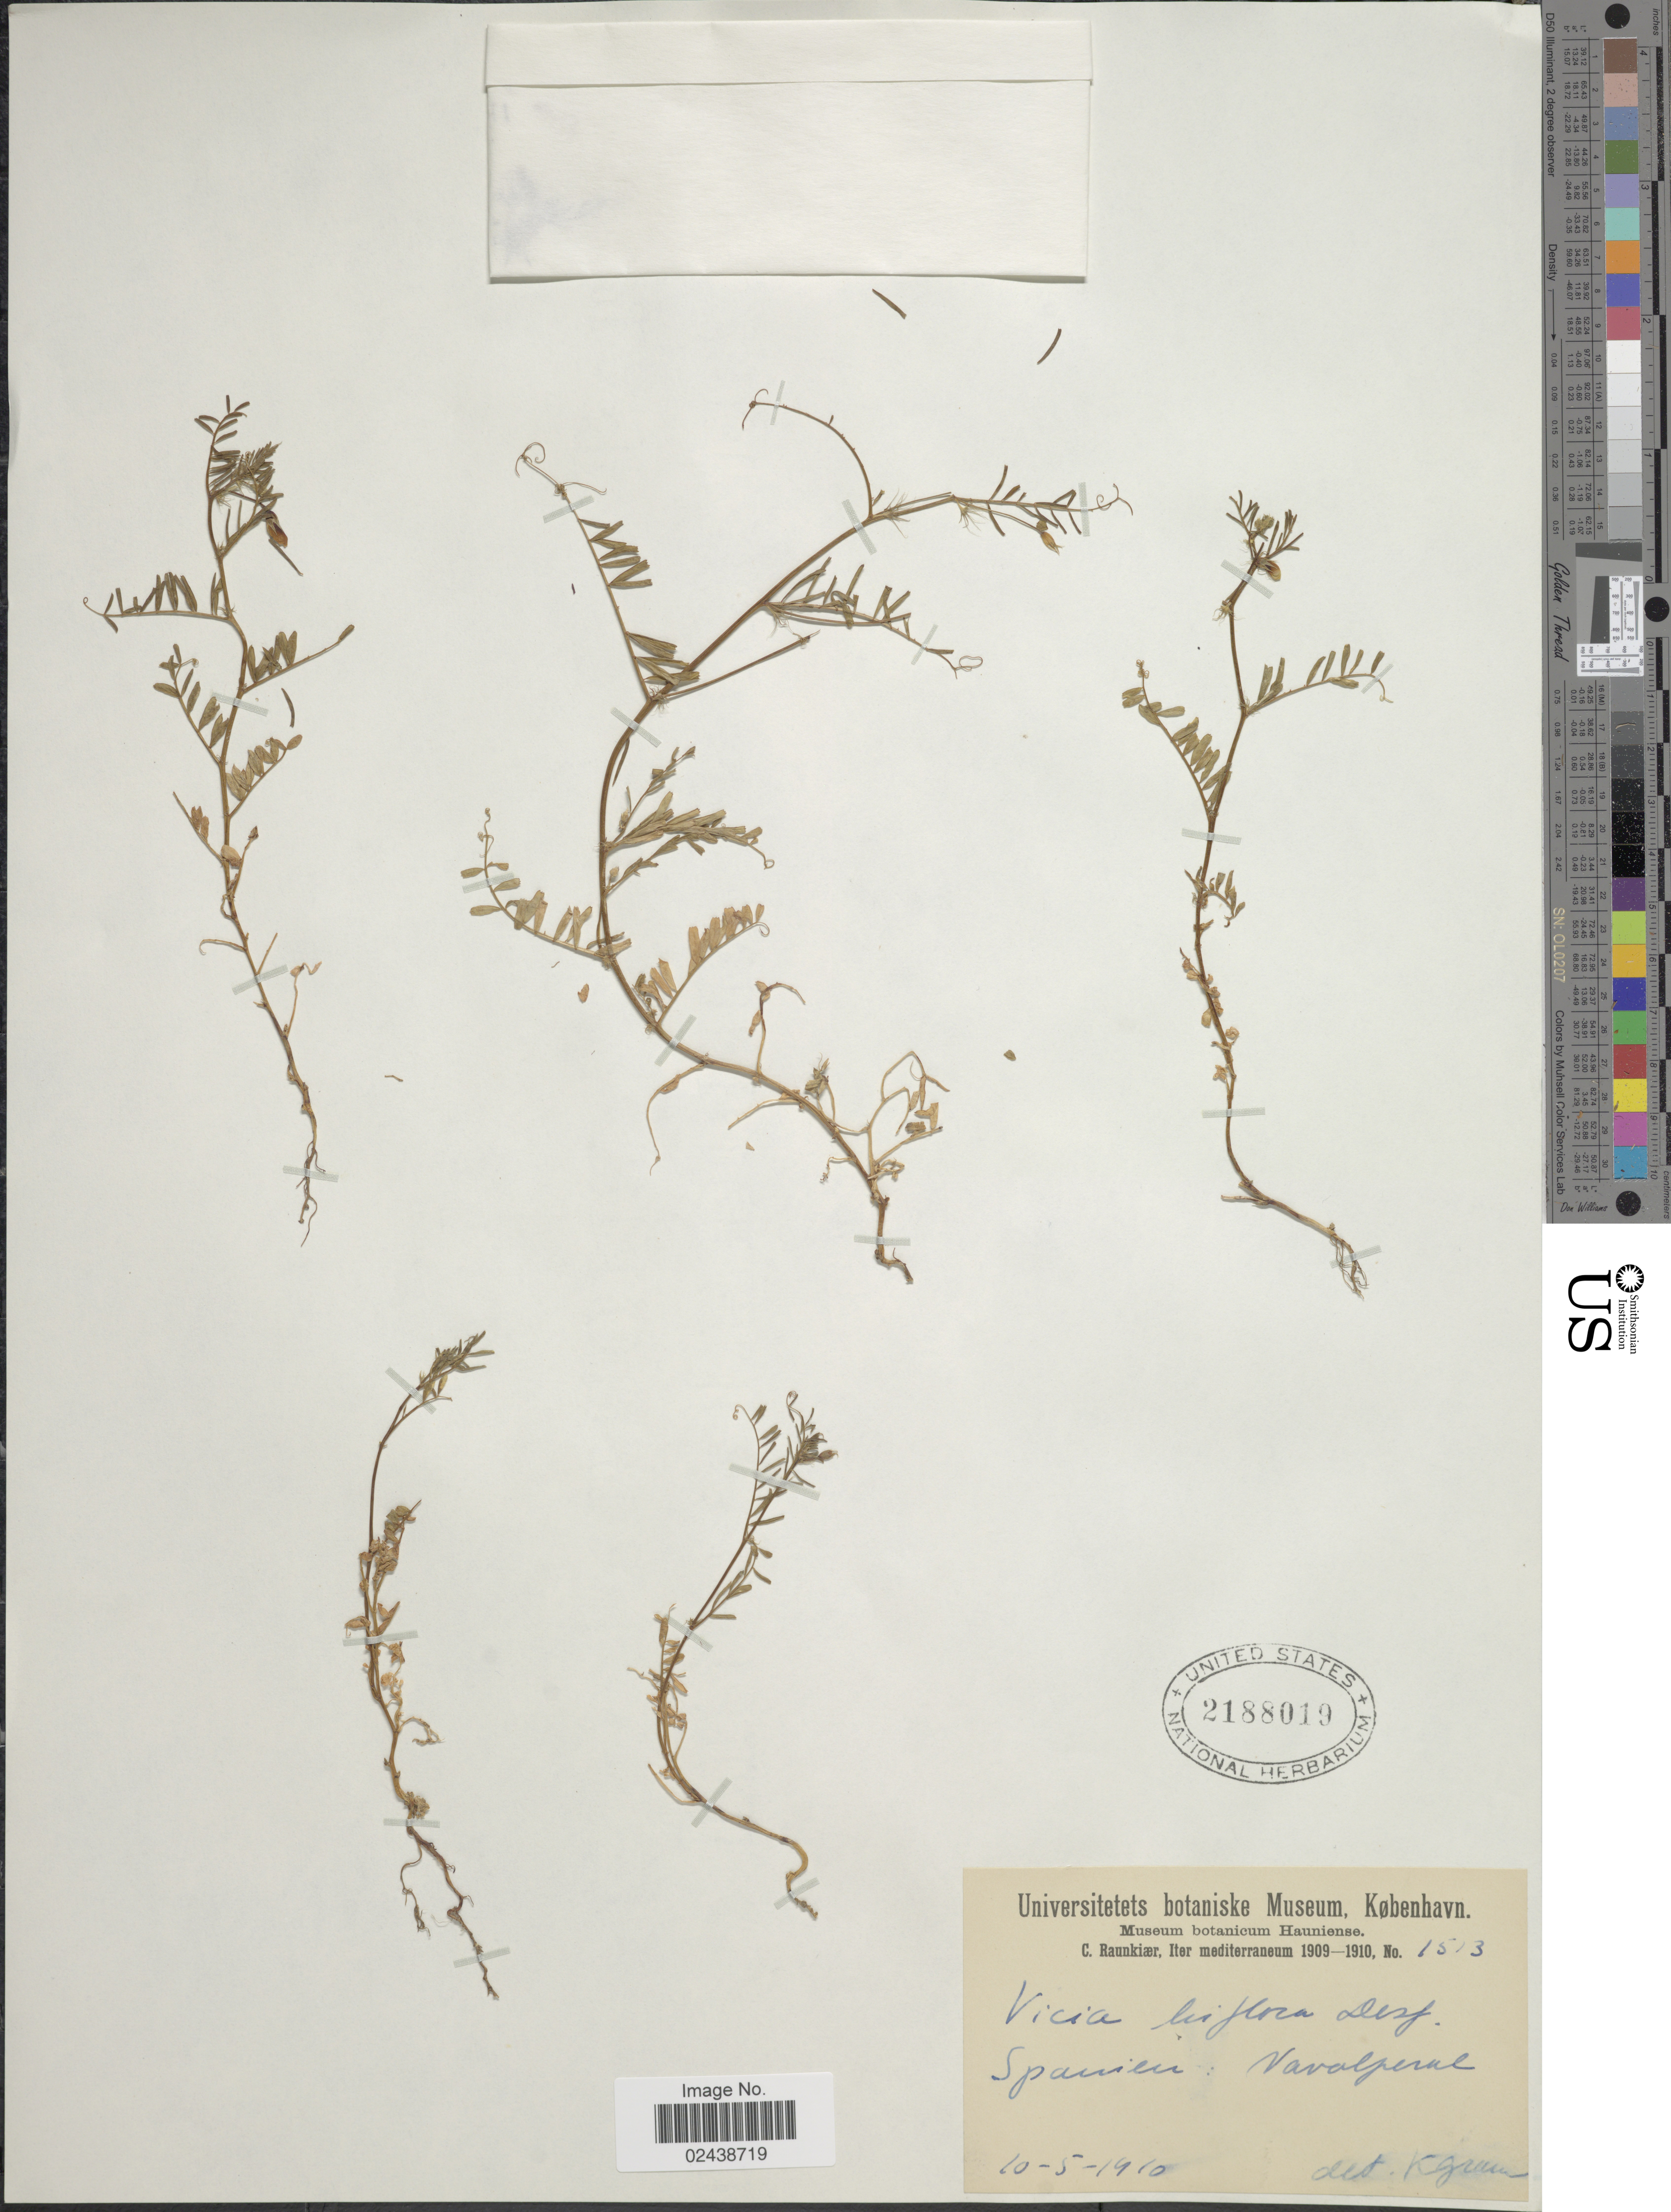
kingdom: Plantae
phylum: Tracheophyta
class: Magnoliopsida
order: Fabales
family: Fabaceae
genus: Vicia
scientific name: Vicia biflora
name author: Desf.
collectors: C. Raunkiær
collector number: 1513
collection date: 1910-05-10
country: Spain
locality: Spanien: Vavalperne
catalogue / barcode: US 2188019